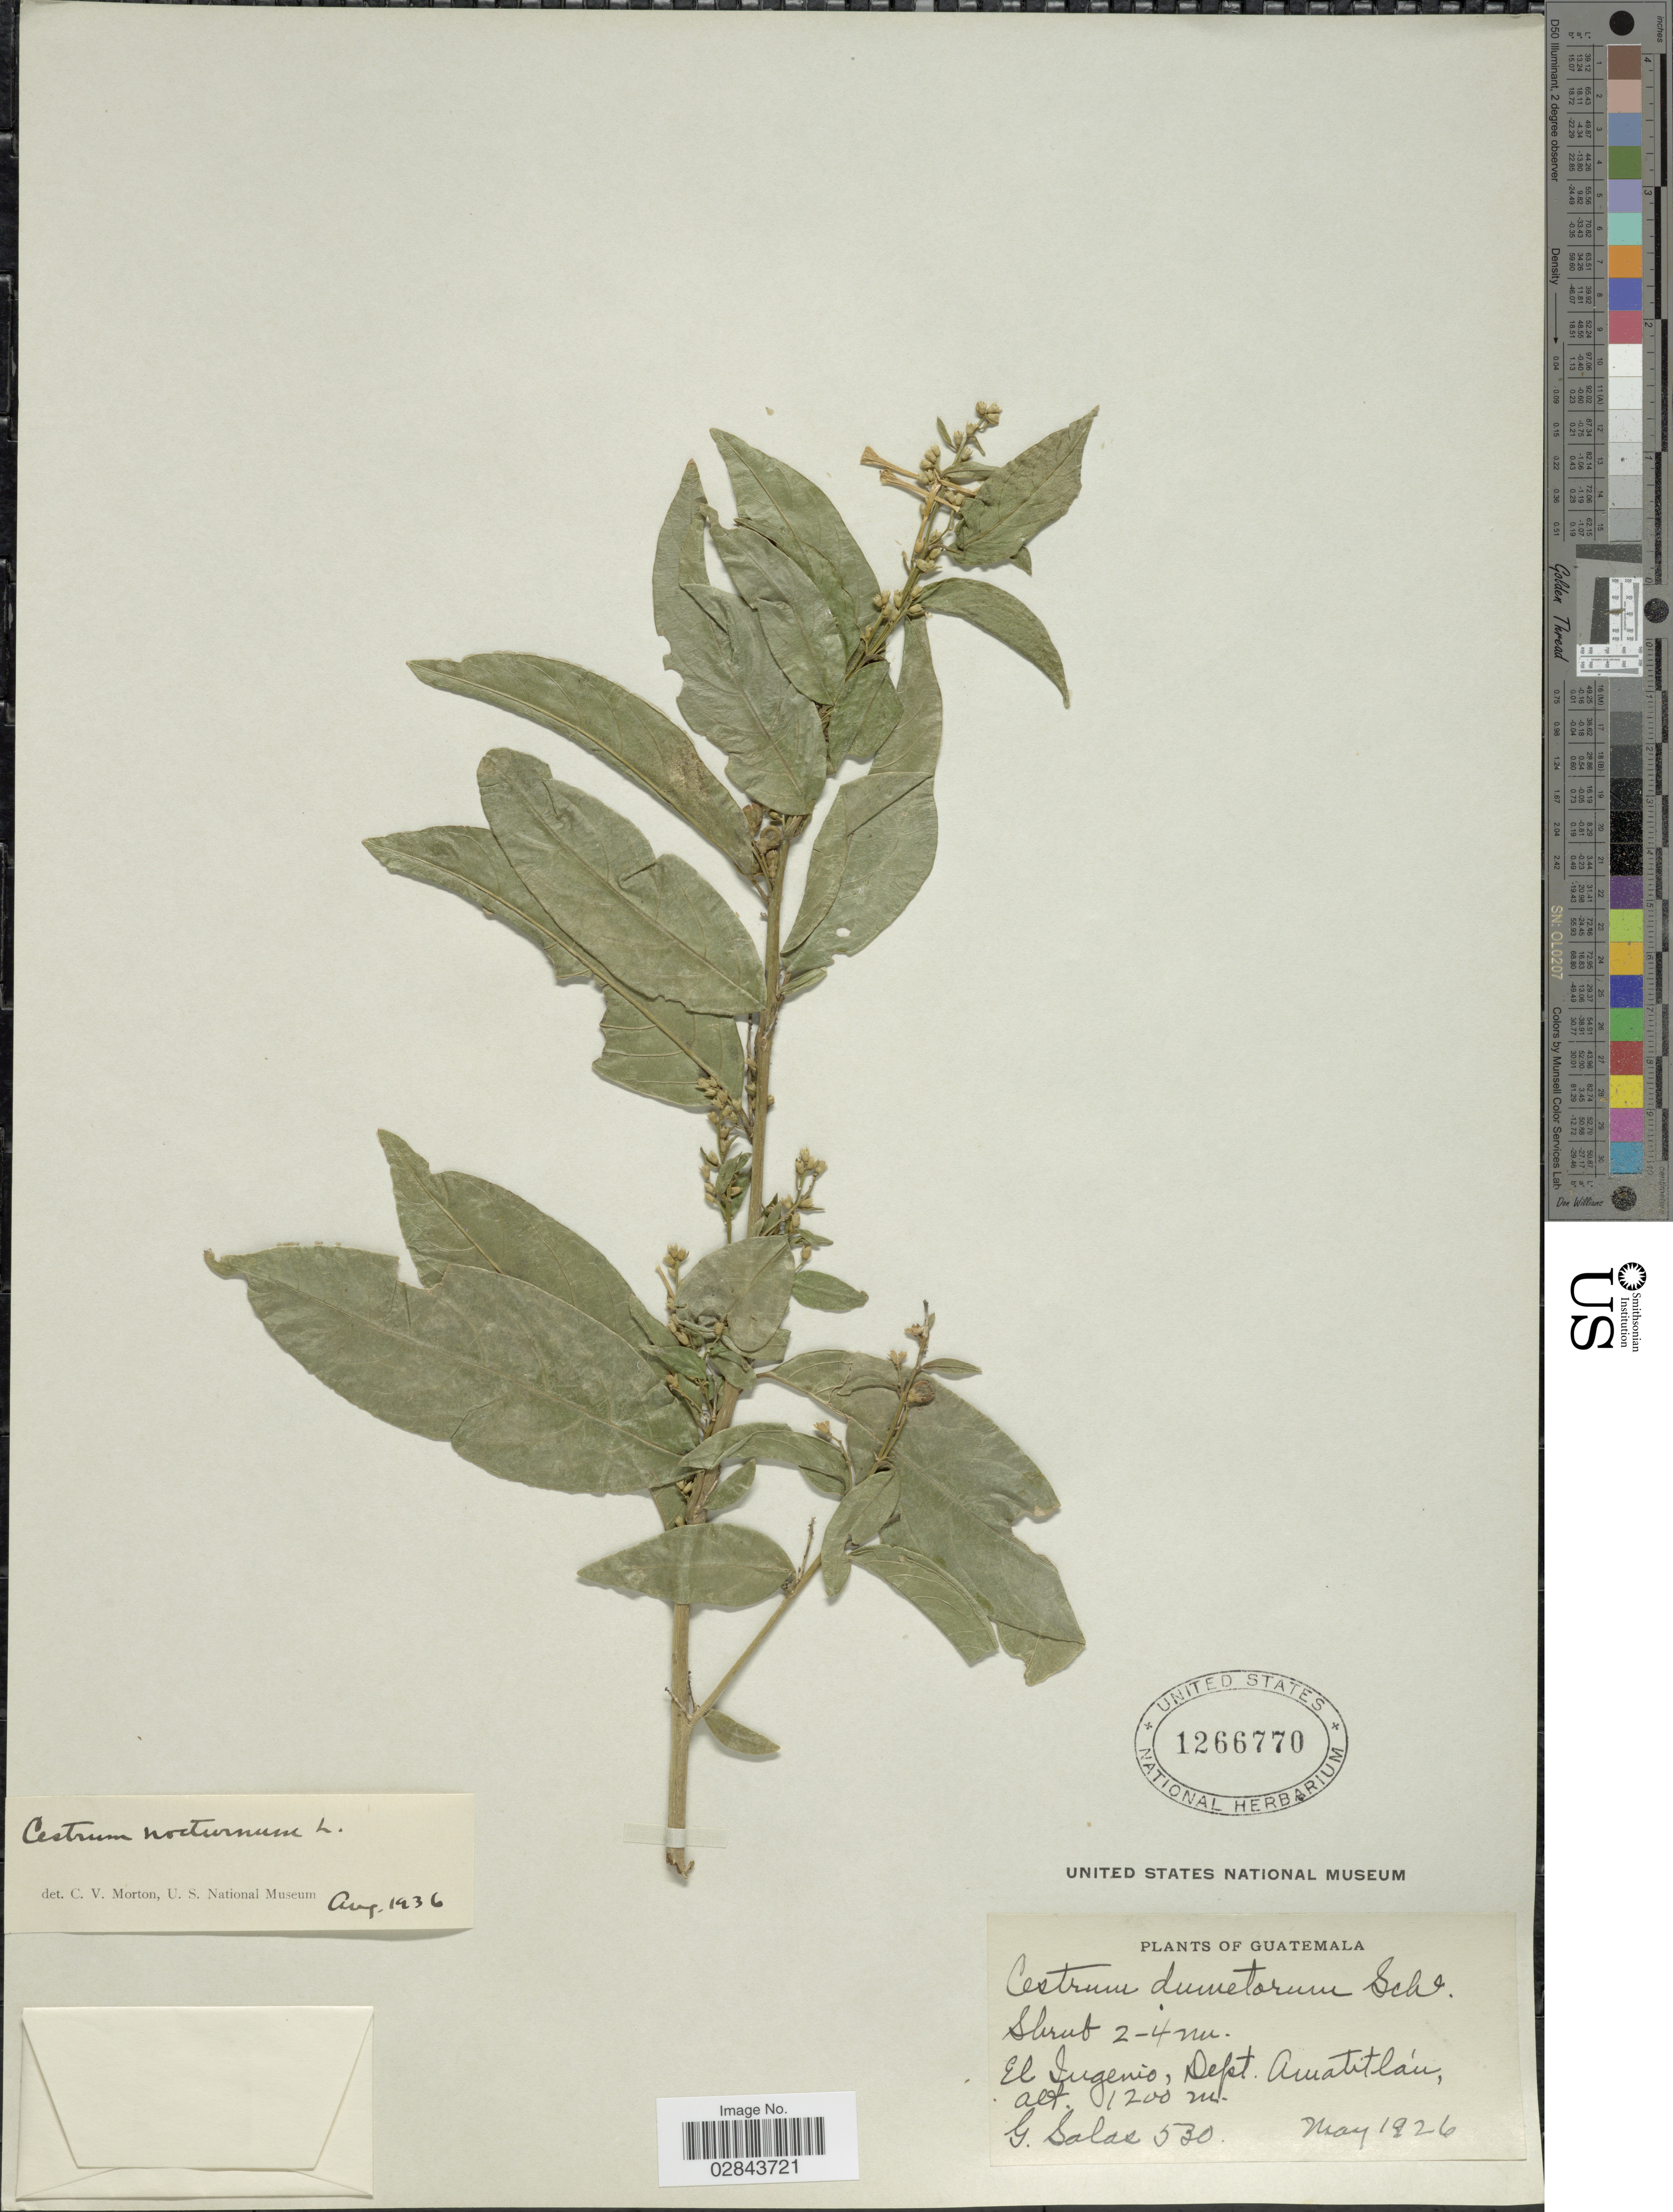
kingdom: Plantae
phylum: Tracheophyta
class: Magnoliopsida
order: Solanales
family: Solanaceae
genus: Cestrum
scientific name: Cestrum nocturnum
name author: L.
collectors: G. Salas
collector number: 530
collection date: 1926-05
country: Guatemala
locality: El Ingenio, Dept. Amatitlán.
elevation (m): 1200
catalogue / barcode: US 1266770